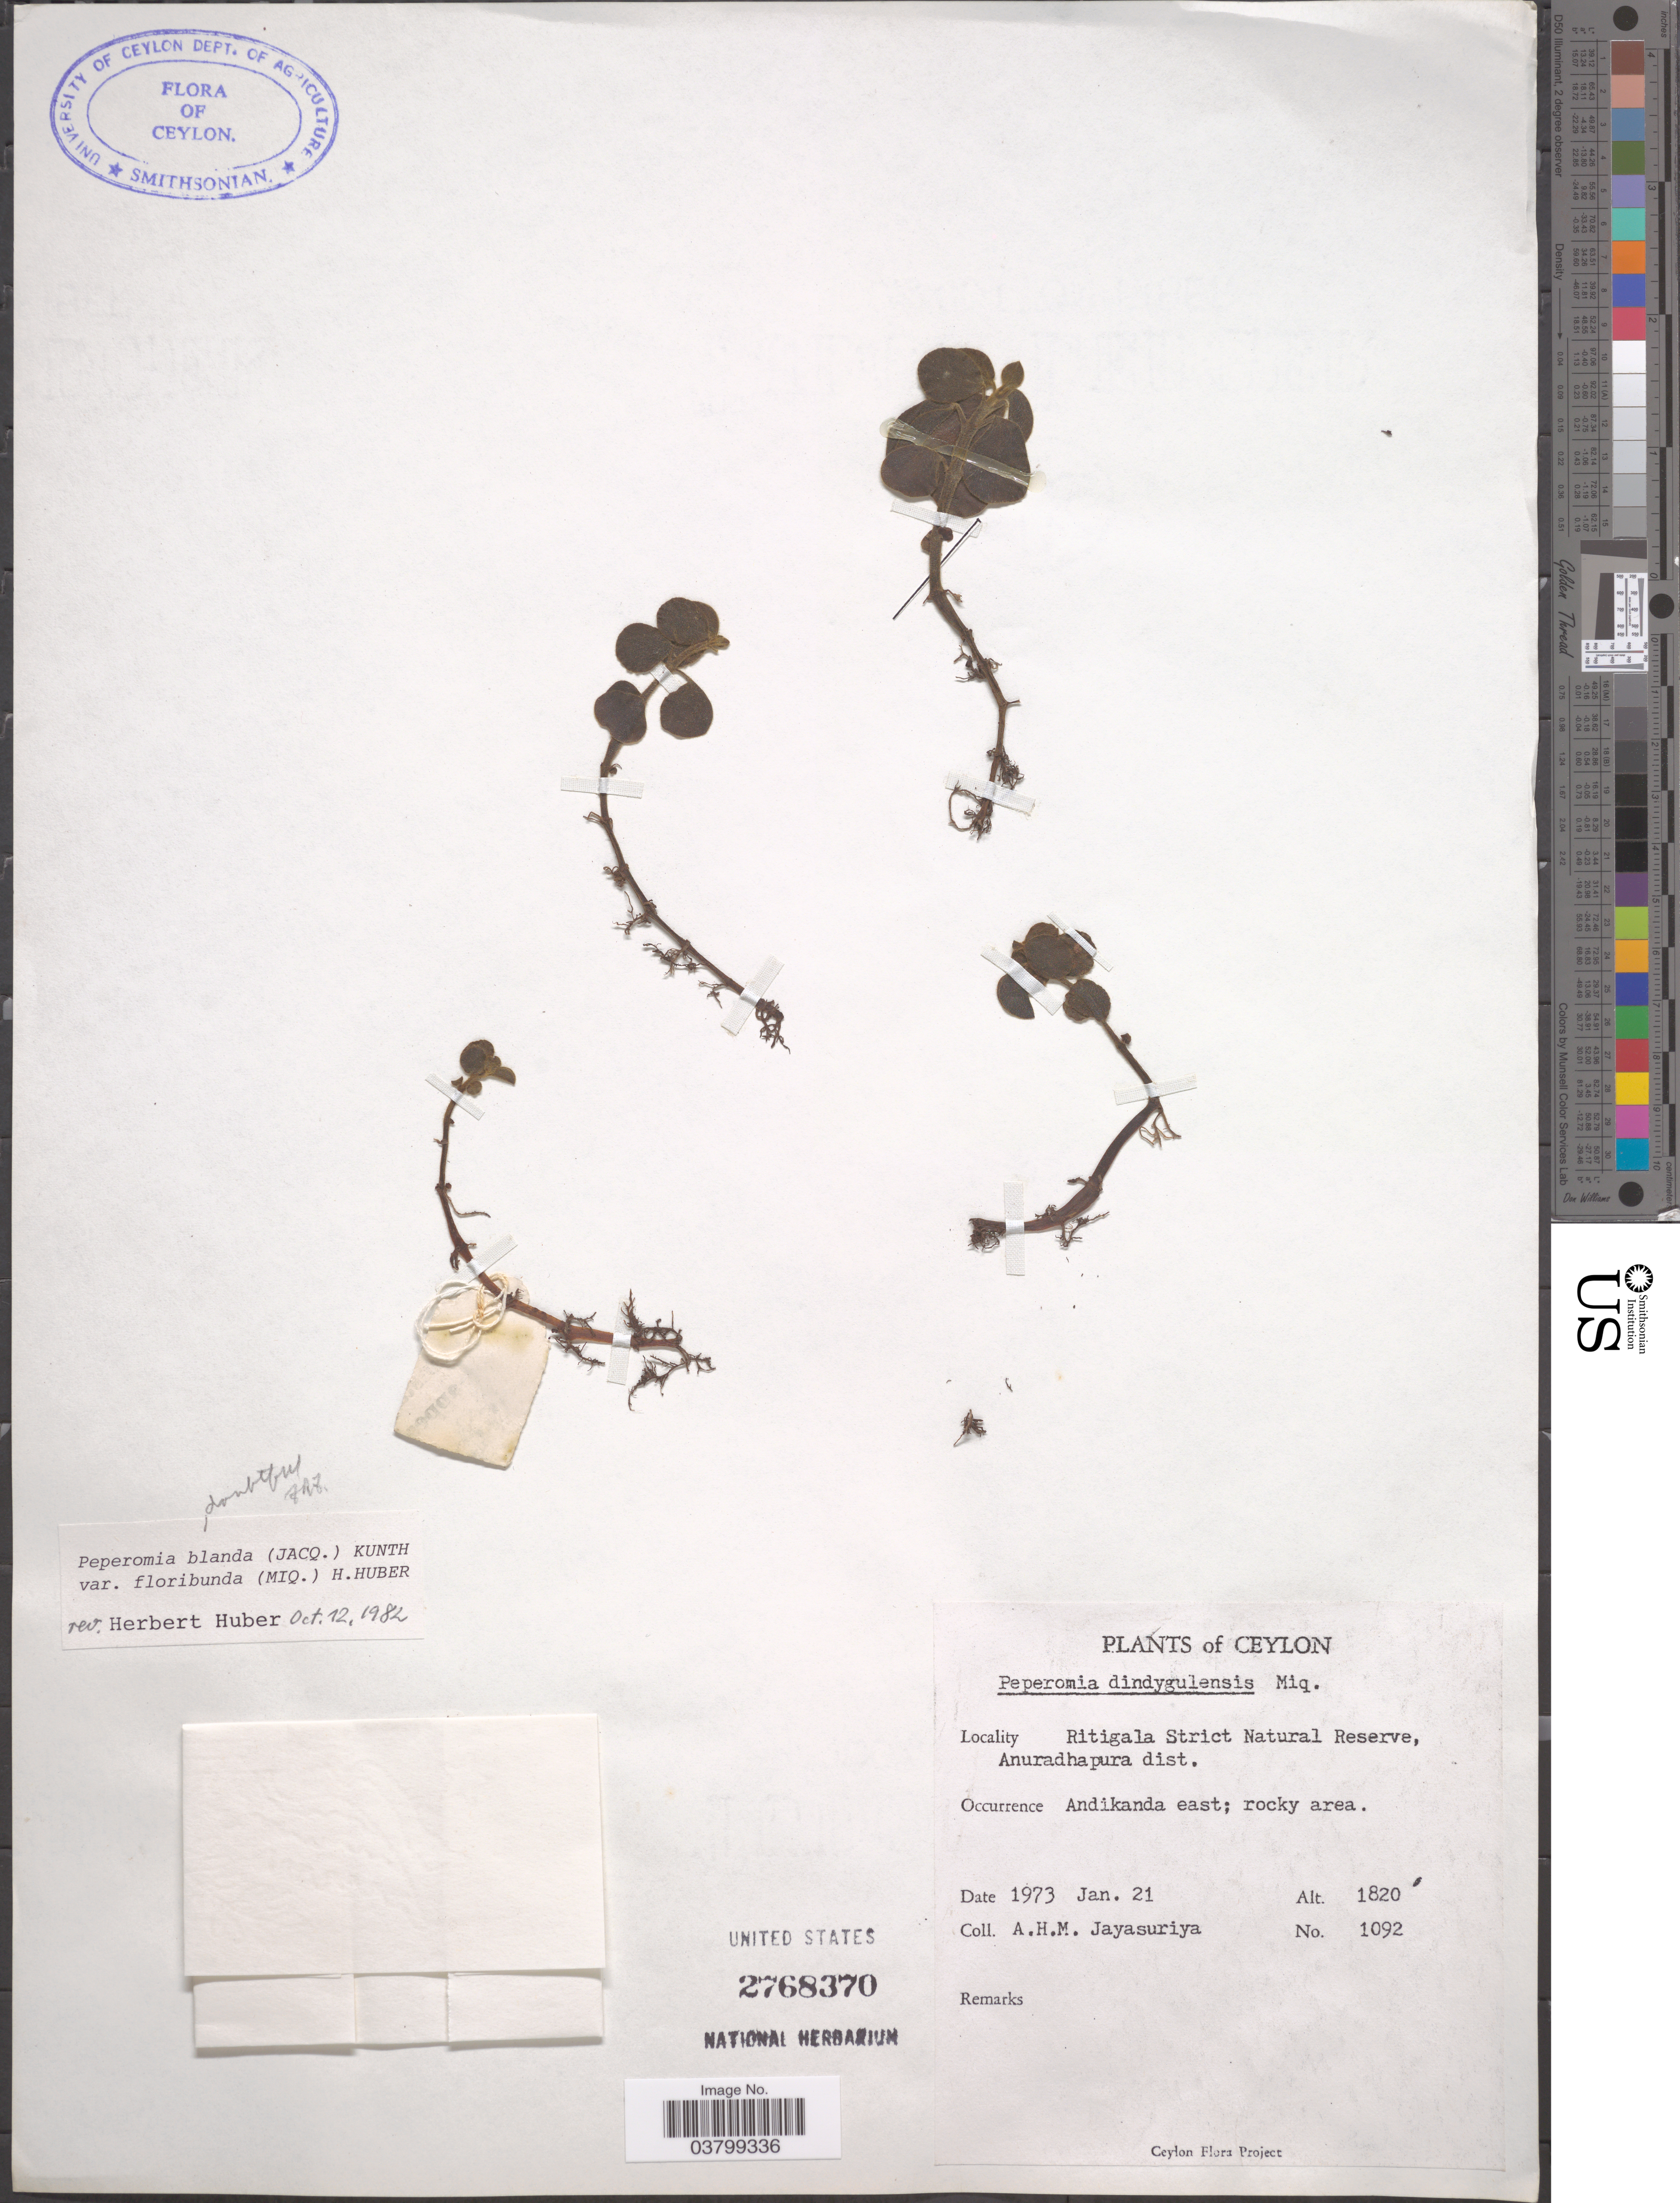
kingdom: Plantae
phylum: Tracheophyta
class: Magnoliopsida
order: Piperales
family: Piperaceae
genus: Peperomia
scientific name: Peperomia blanda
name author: (Jacq.) Kunth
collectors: A. H. Jayasuriya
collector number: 1092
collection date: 1973-01-21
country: Sri Lanka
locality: Ceylon. Ritigala Strict Natural Reserve, Anuradhapura dist. Andikanda east; rocky area.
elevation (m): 555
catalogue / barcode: US 2768370